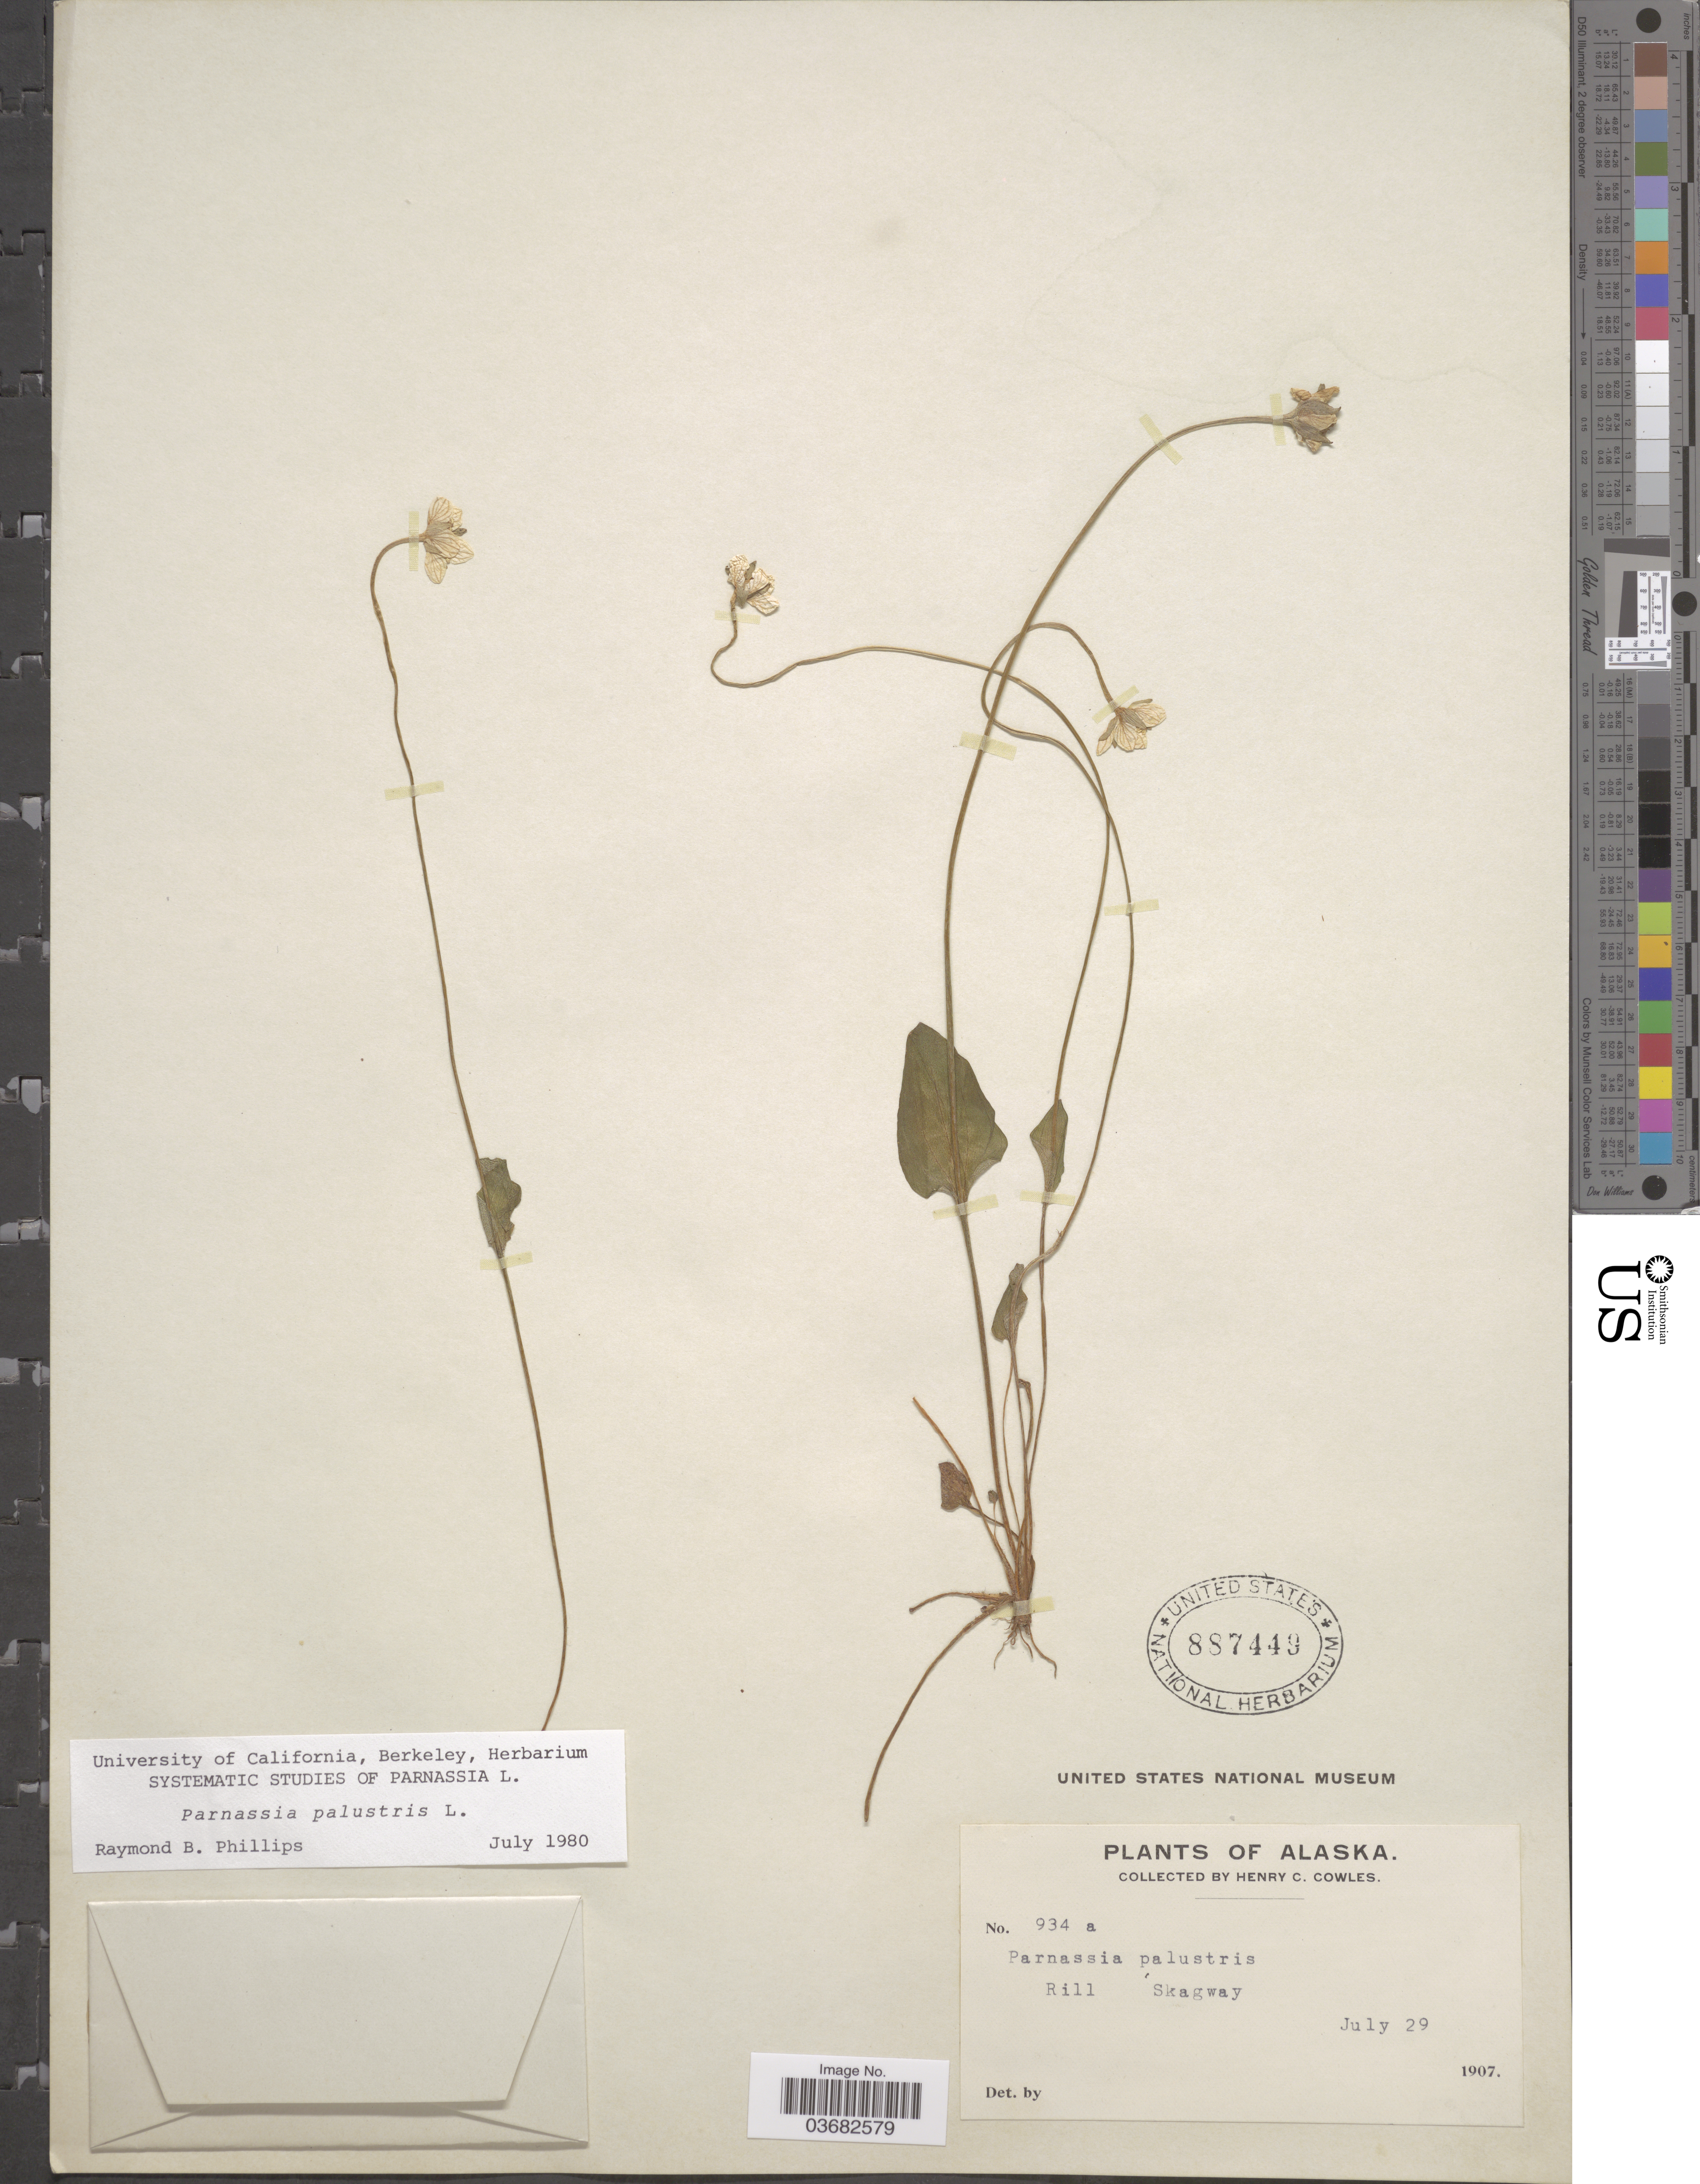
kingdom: Plantae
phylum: Tracheophyta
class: Magnoliopsida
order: Celastrales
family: Parnassiaceae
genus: Parnassia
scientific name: Parnassia palustris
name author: L.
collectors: H. Cowles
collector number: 934a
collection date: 1907-07-29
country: United States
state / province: Alaska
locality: Rill Skagway.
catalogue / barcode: US 887449